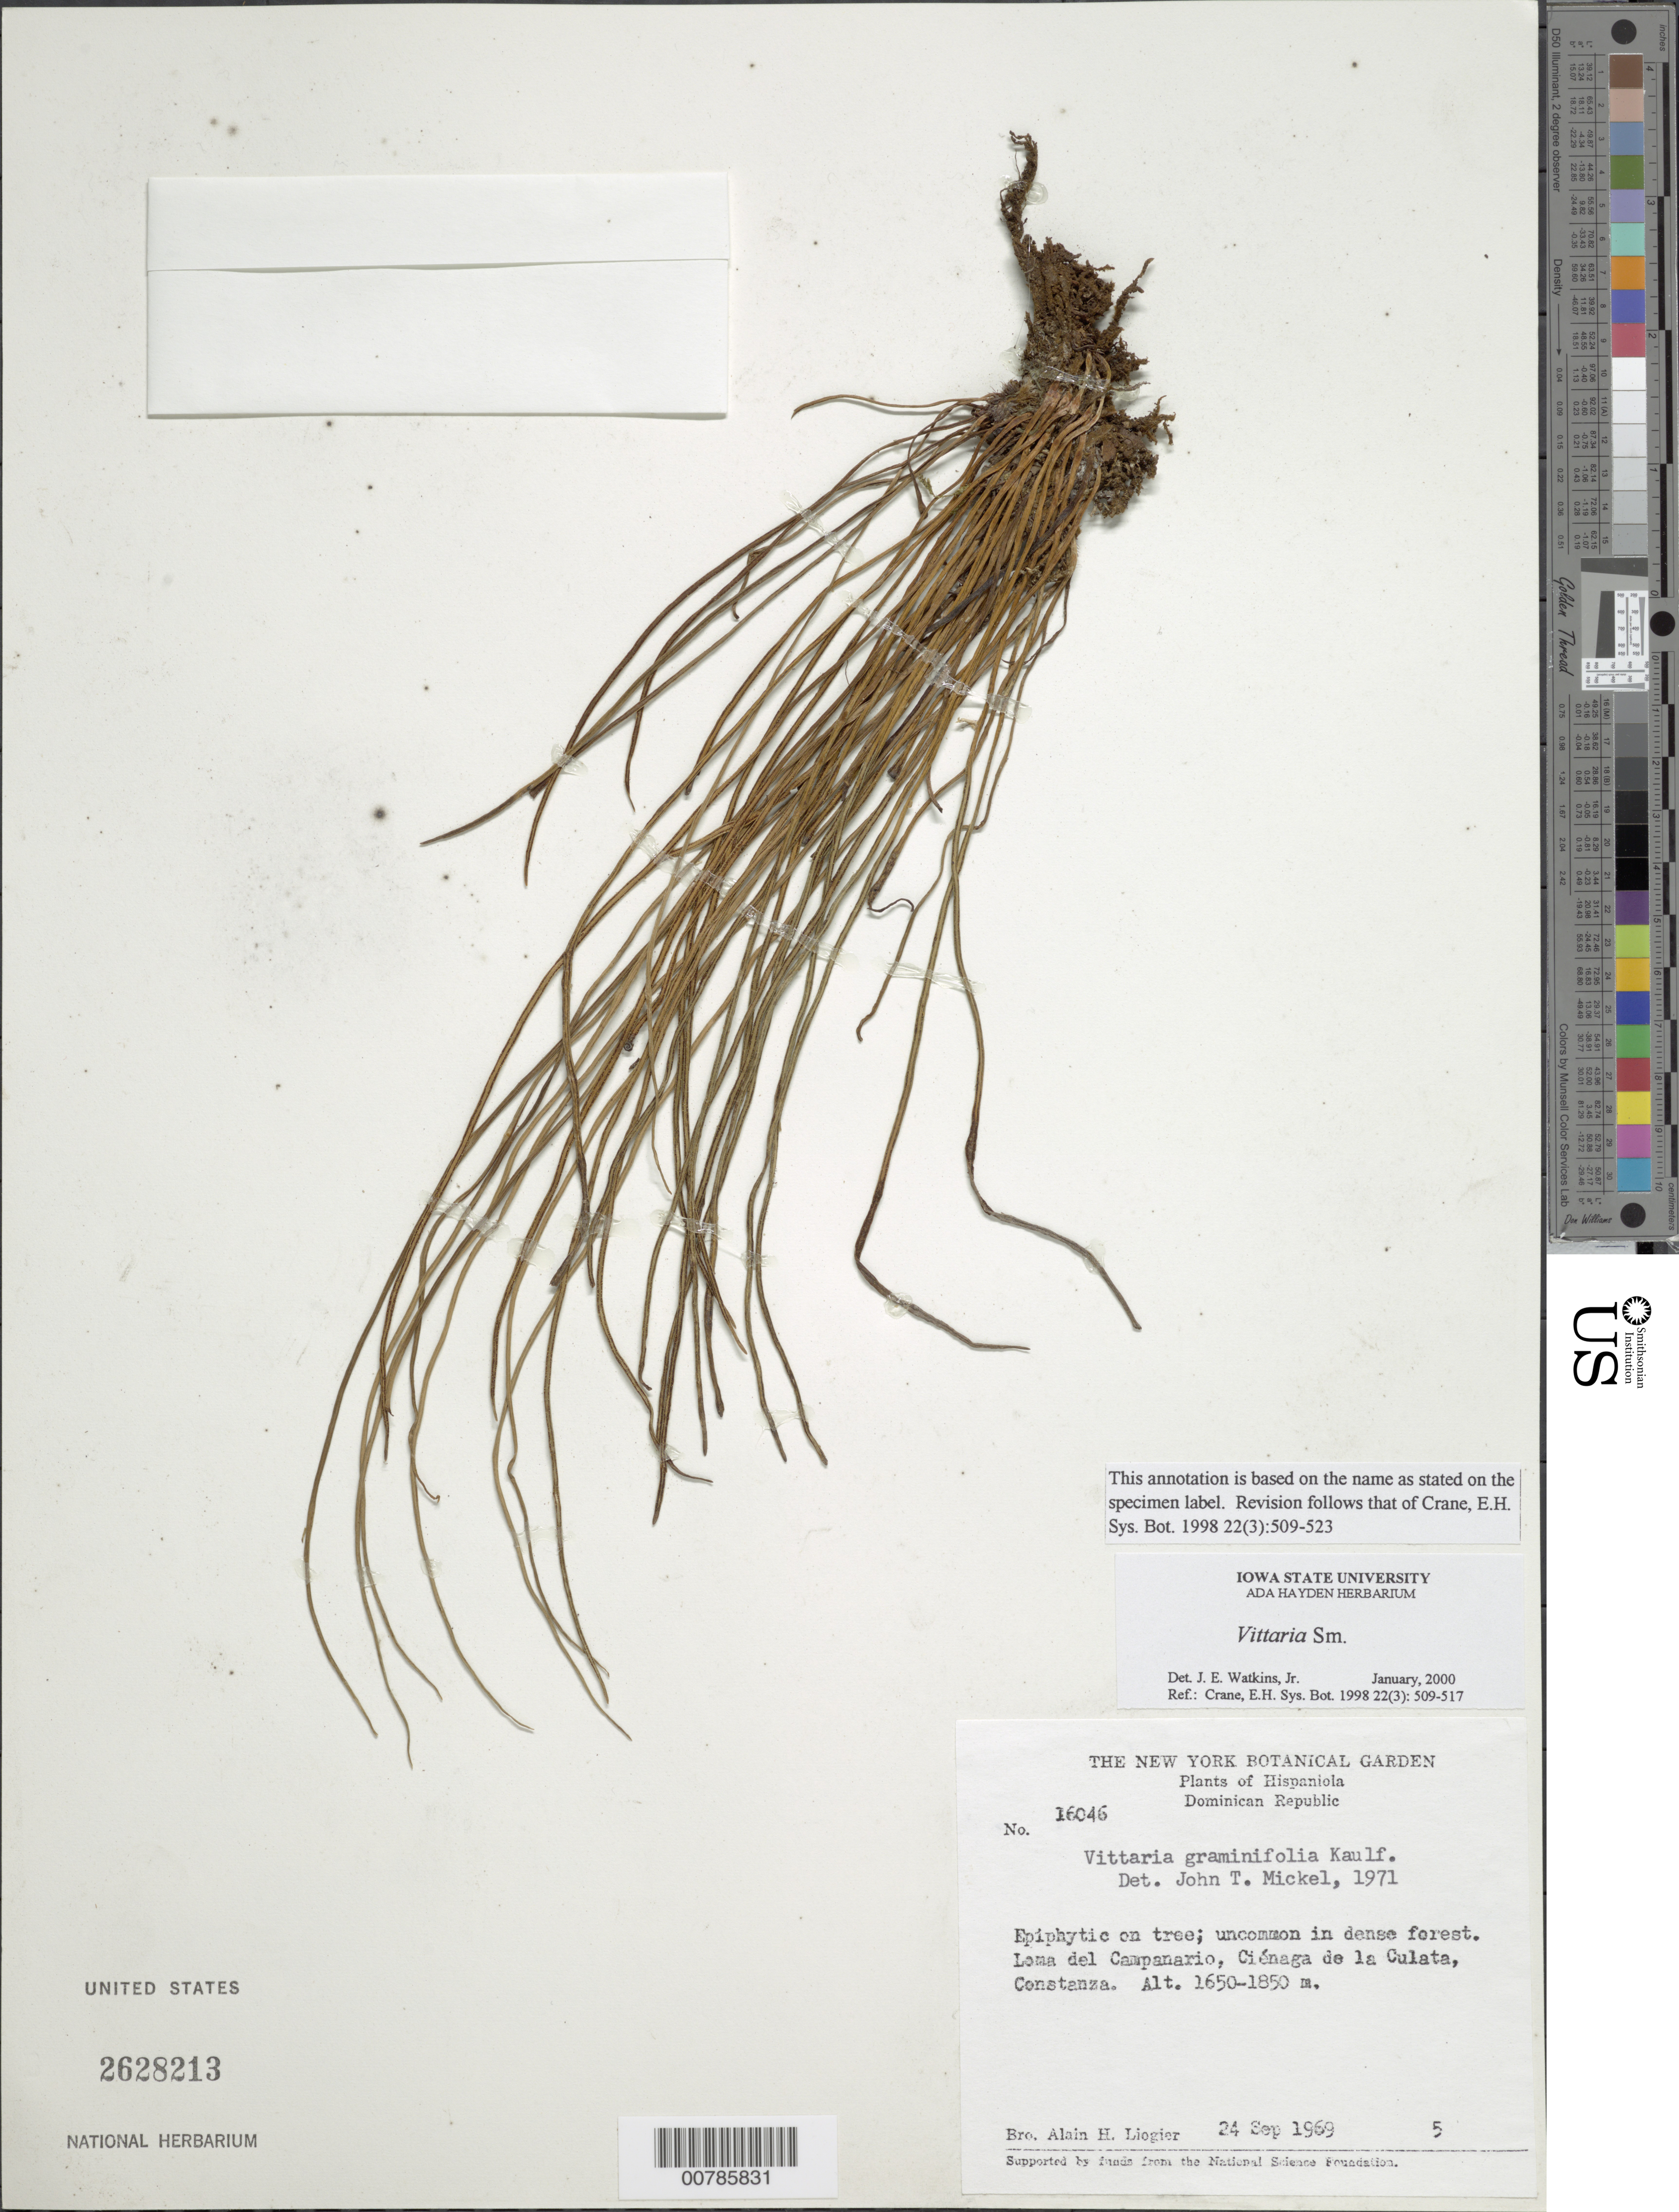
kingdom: Plantae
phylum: Tracheophyta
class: Polypodiopsida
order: Polypodiales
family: Pteridaceae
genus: Vittaria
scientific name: Vittaria graminifolia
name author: Kaulf.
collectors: A. H. Liogier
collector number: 16046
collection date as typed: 24 Sep 1969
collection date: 1969-09-24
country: Dominican Republic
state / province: La Vega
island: Hispaniola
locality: Loma del Campanario, Ciénaga de la Culata, Constanza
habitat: In dense forest, on tree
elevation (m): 1650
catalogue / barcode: US 2628213